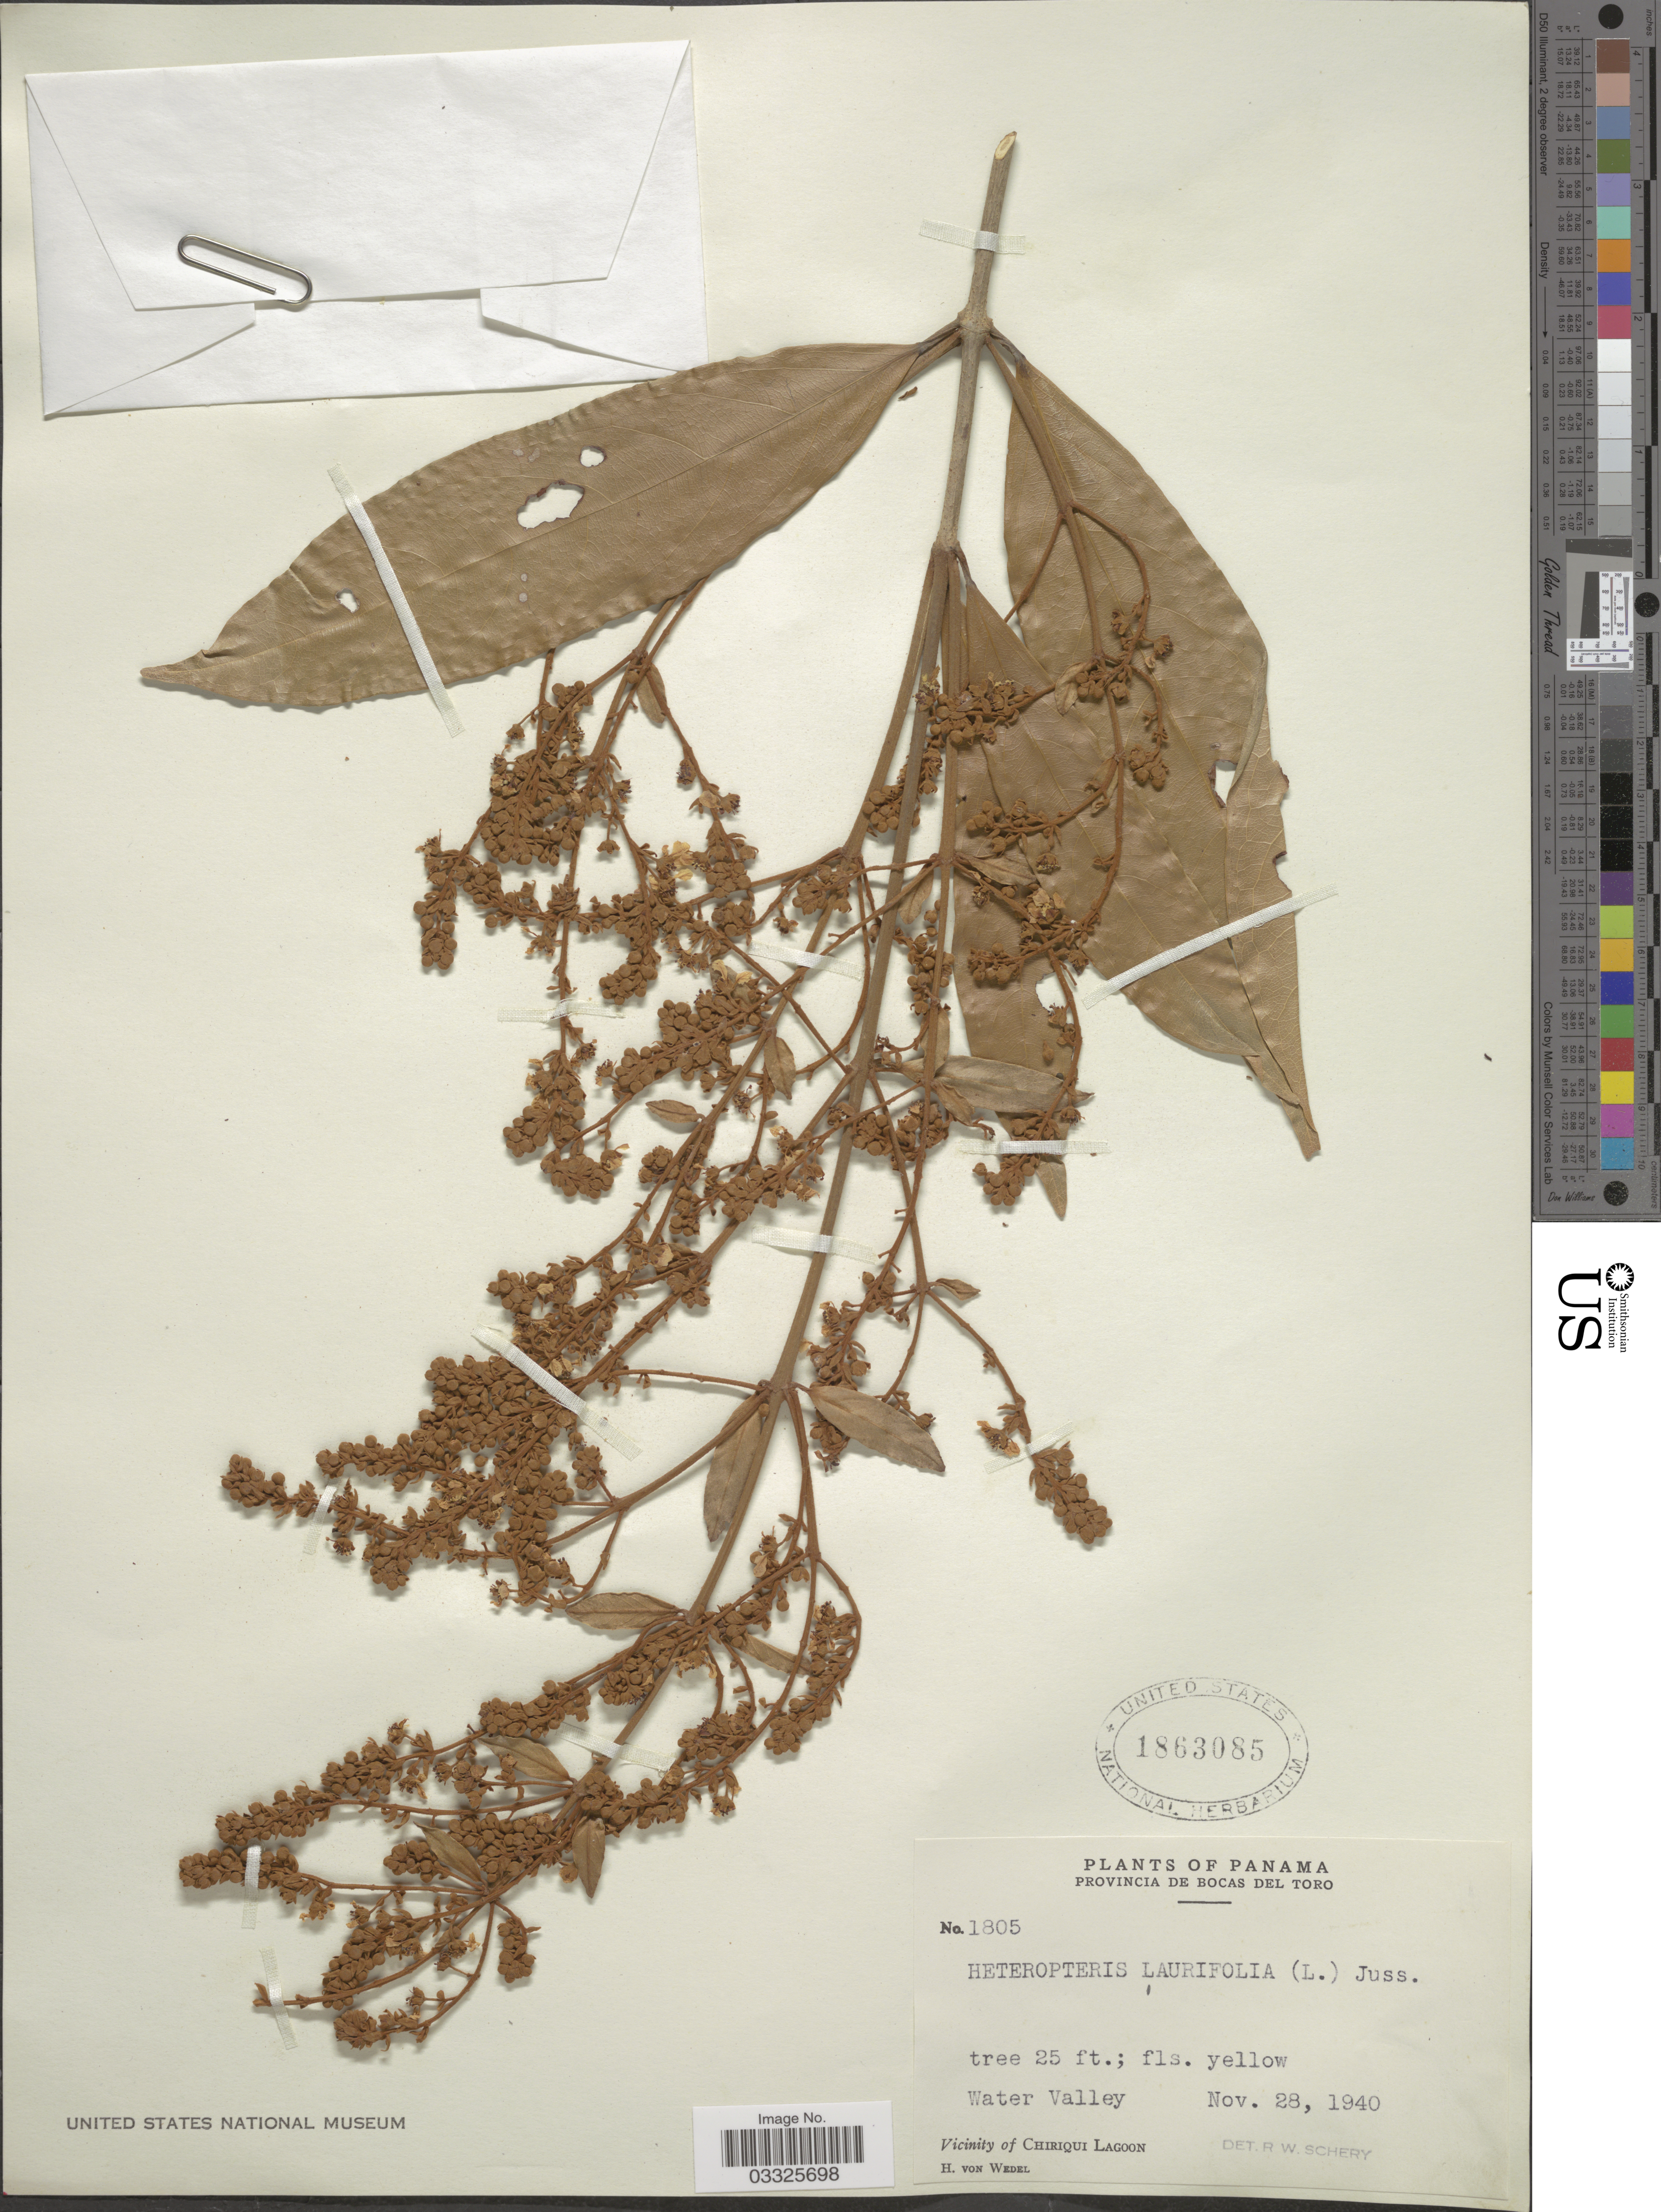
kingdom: Plantae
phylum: Tracheophyta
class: Magnoliopsida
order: Malpighiales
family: Malpighiaceae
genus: Heteropterys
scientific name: Heteropterys laurifolia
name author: (L.) A. Juss.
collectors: H. von Wedel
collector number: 1805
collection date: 1940-11-28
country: Panama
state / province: Bocas del Toro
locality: Water Valley. Vicinity of Chiriqui Lagoon.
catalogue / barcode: US 1863085